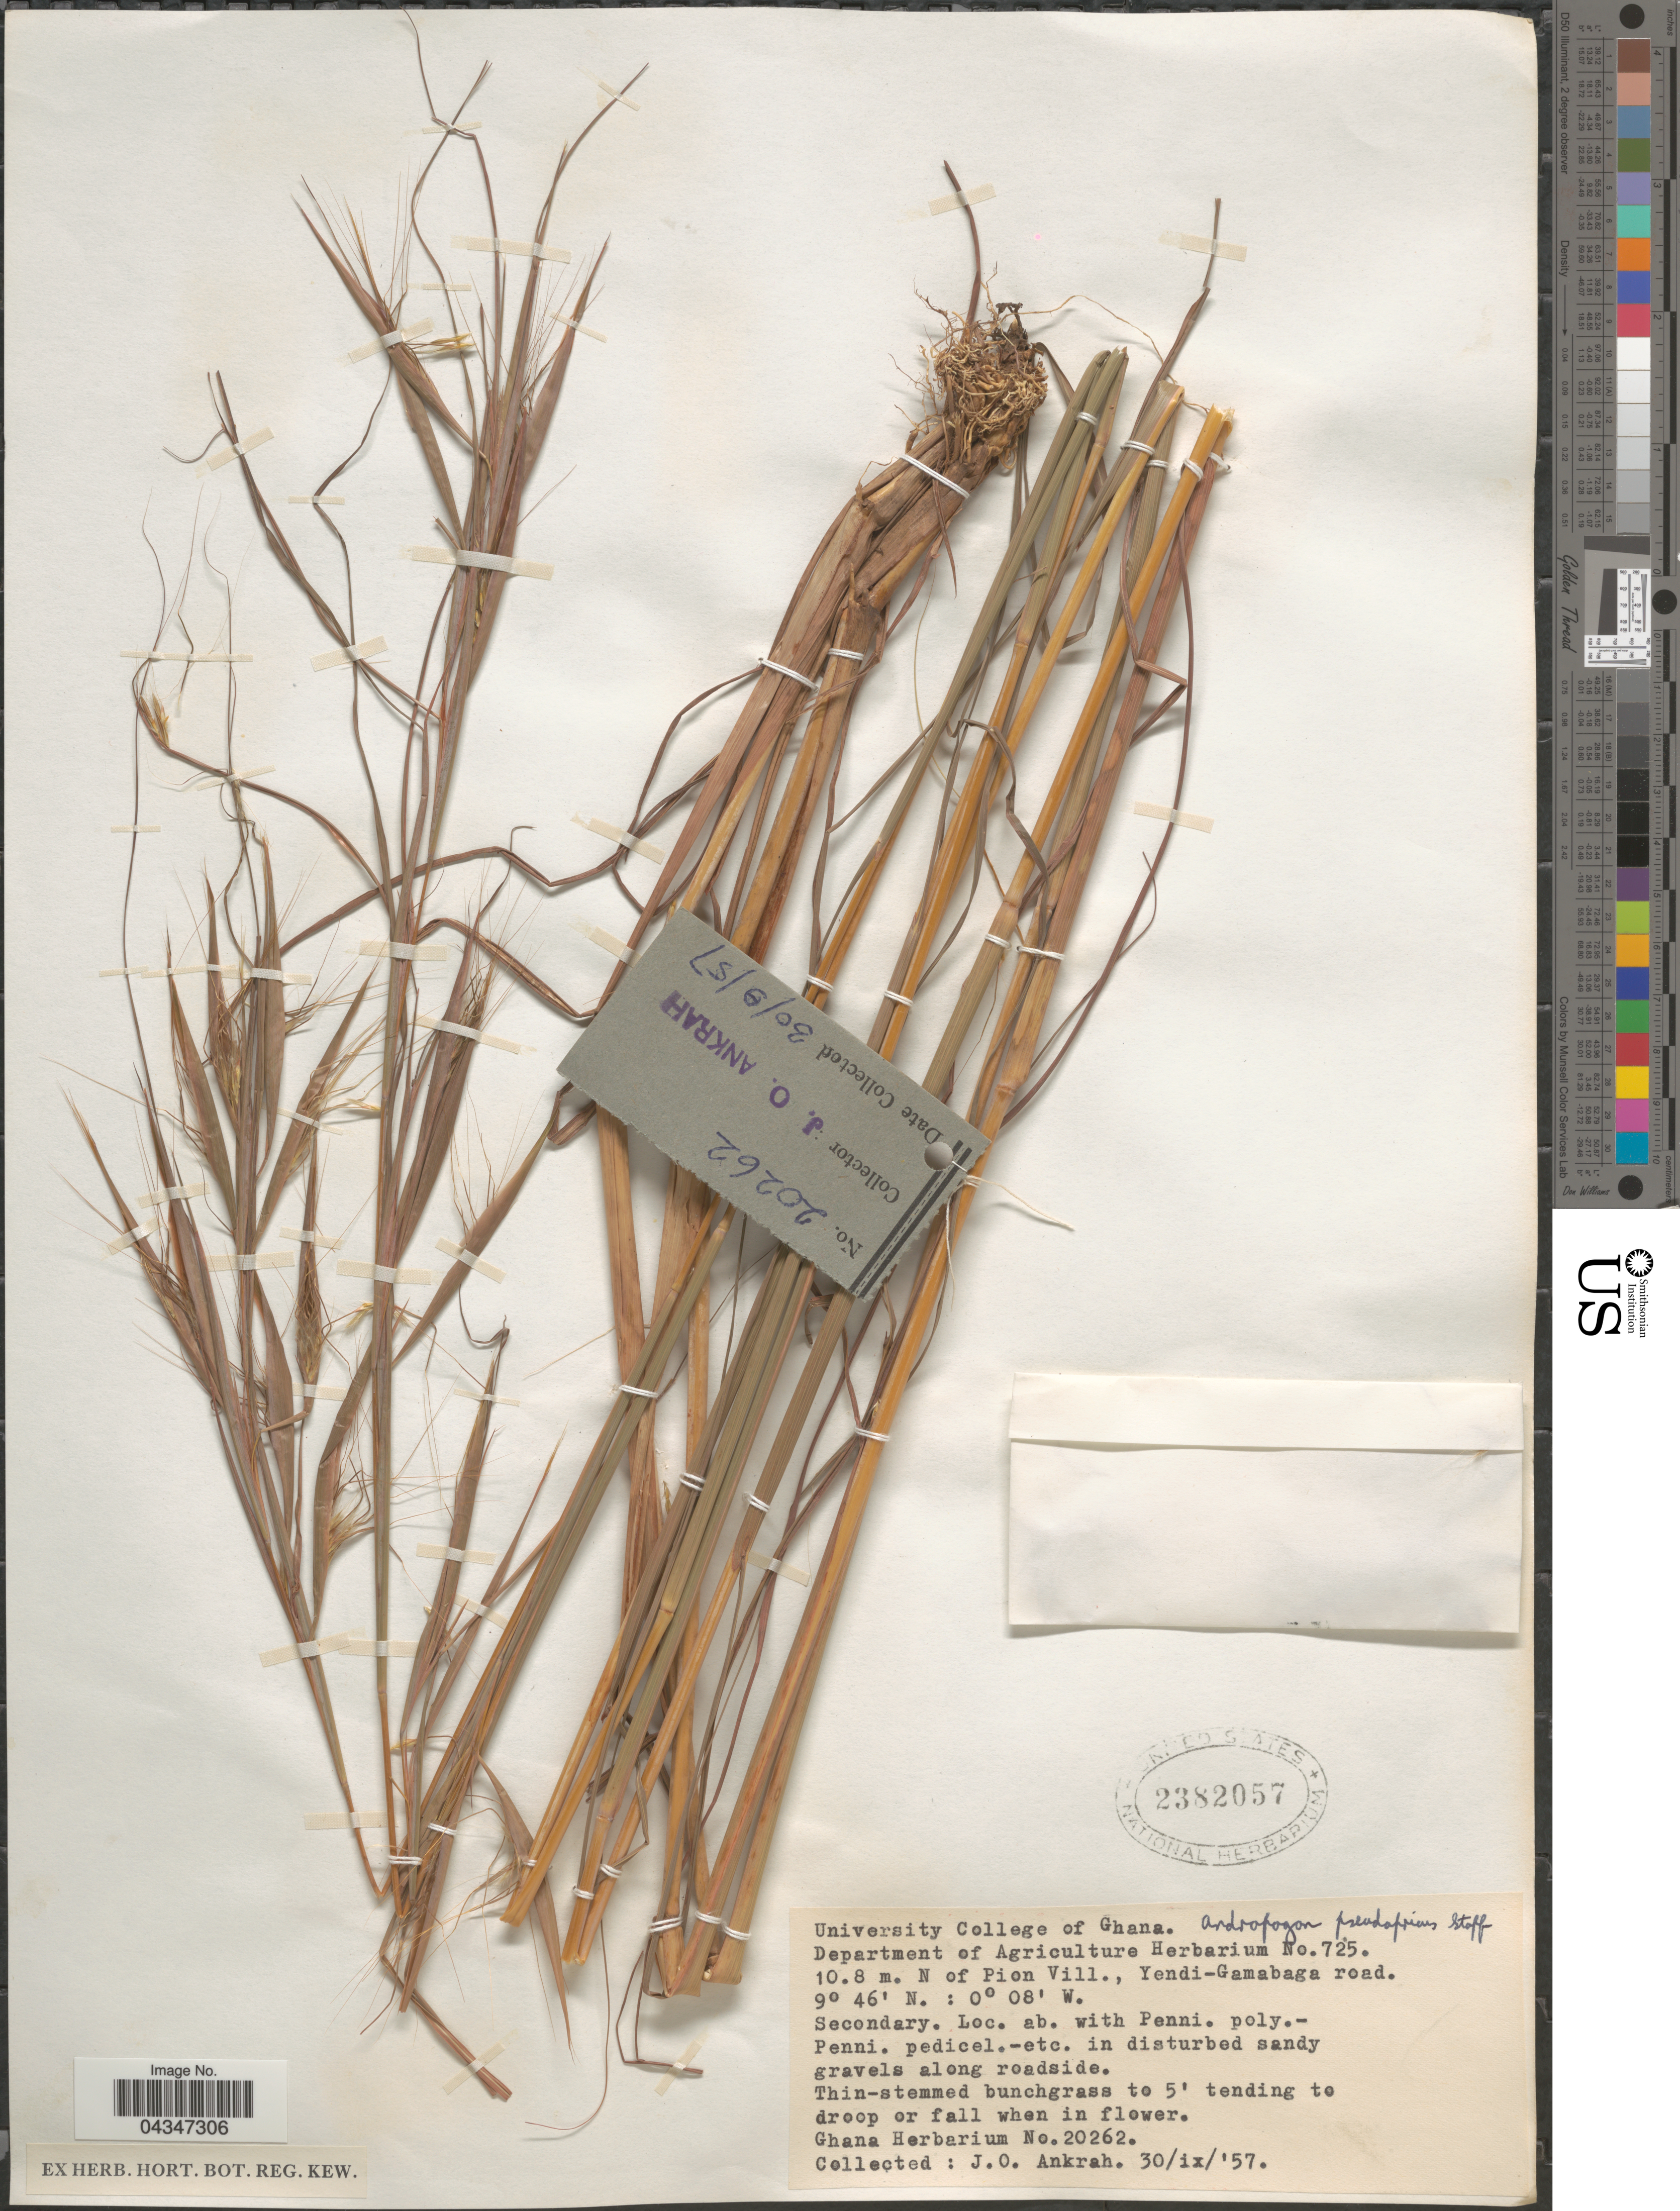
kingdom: Plantae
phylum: Tracheophyta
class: Liliopsida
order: Poales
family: Poaceae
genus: Andropogon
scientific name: Andropogon pseudapricus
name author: Stapf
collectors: J. Ankrah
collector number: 20262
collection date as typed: Transcribed d/m/y: 30/9/57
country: Ghana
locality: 10.8 m. N of Pion Vill., Yendi-Gamabaga road.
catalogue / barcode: US 2382057